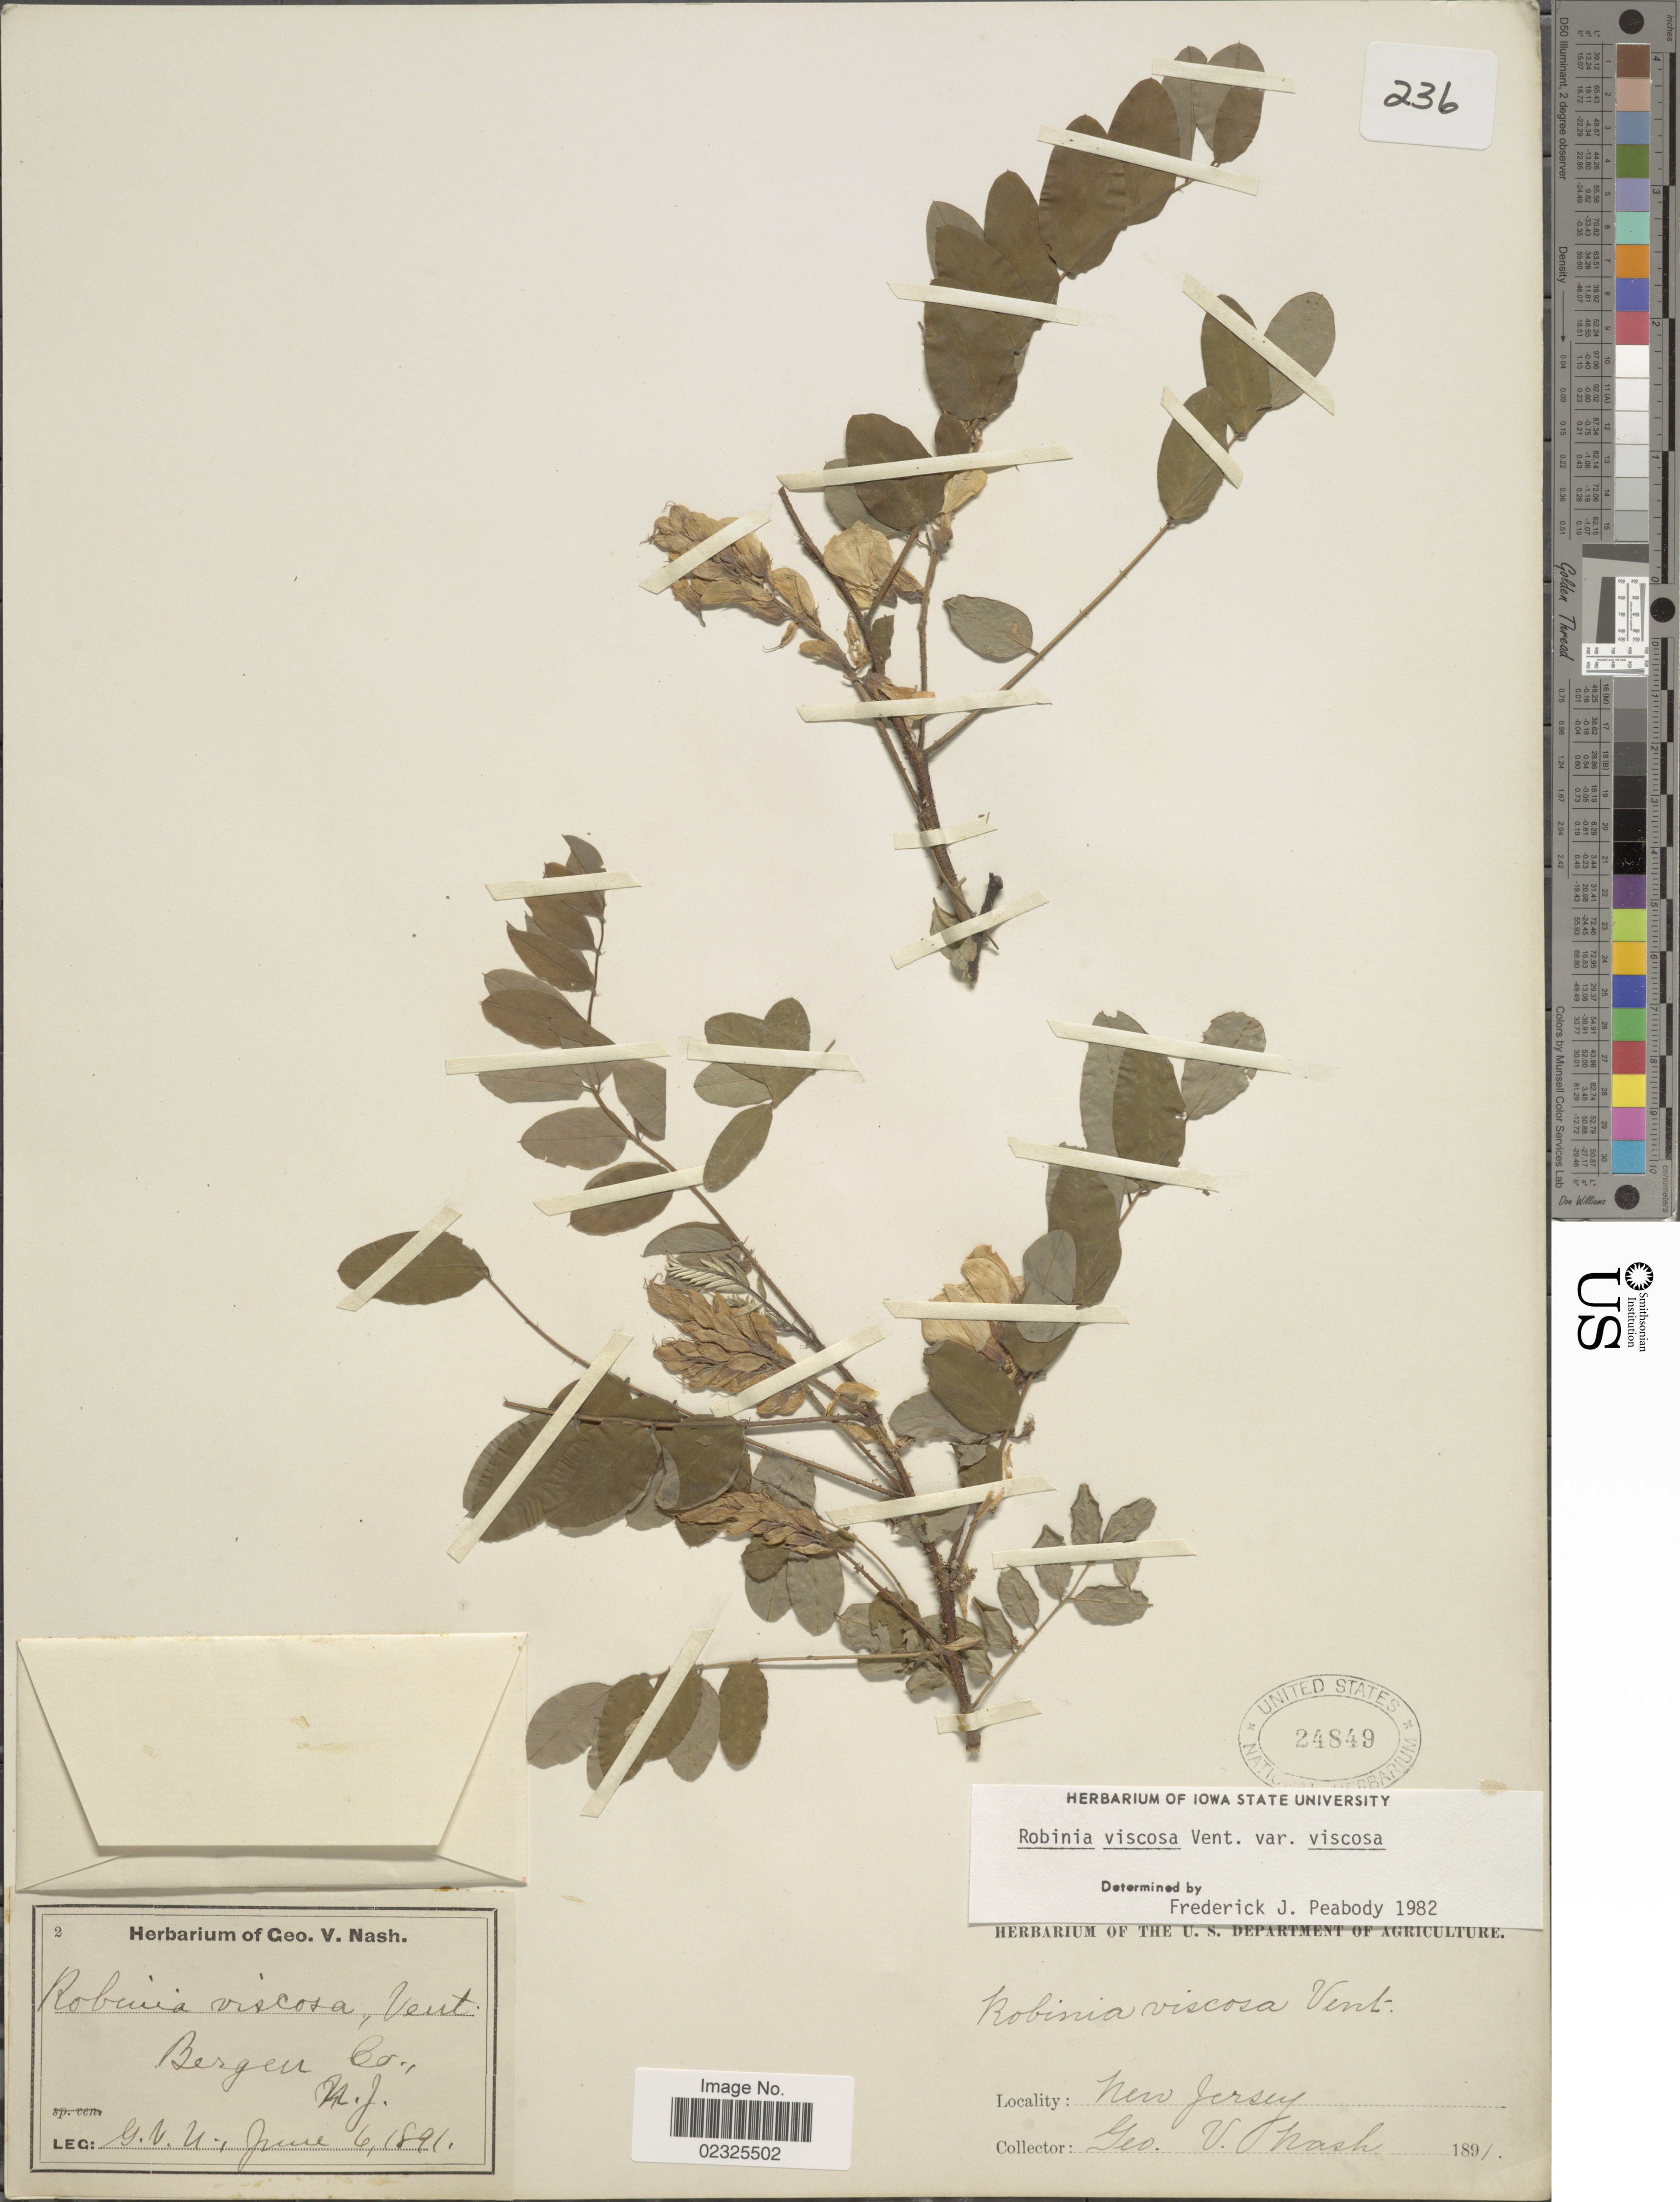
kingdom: Plantae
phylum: Tracheophyta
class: Magnoliopsida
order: Fabales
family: Fabaceae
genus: Robinia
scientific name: Robinia viscosa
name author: Vent.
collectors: G. V. Nash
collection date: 1891-06-06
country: United States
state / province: New Jersey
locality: Bergen Co.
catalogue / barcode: US 24849